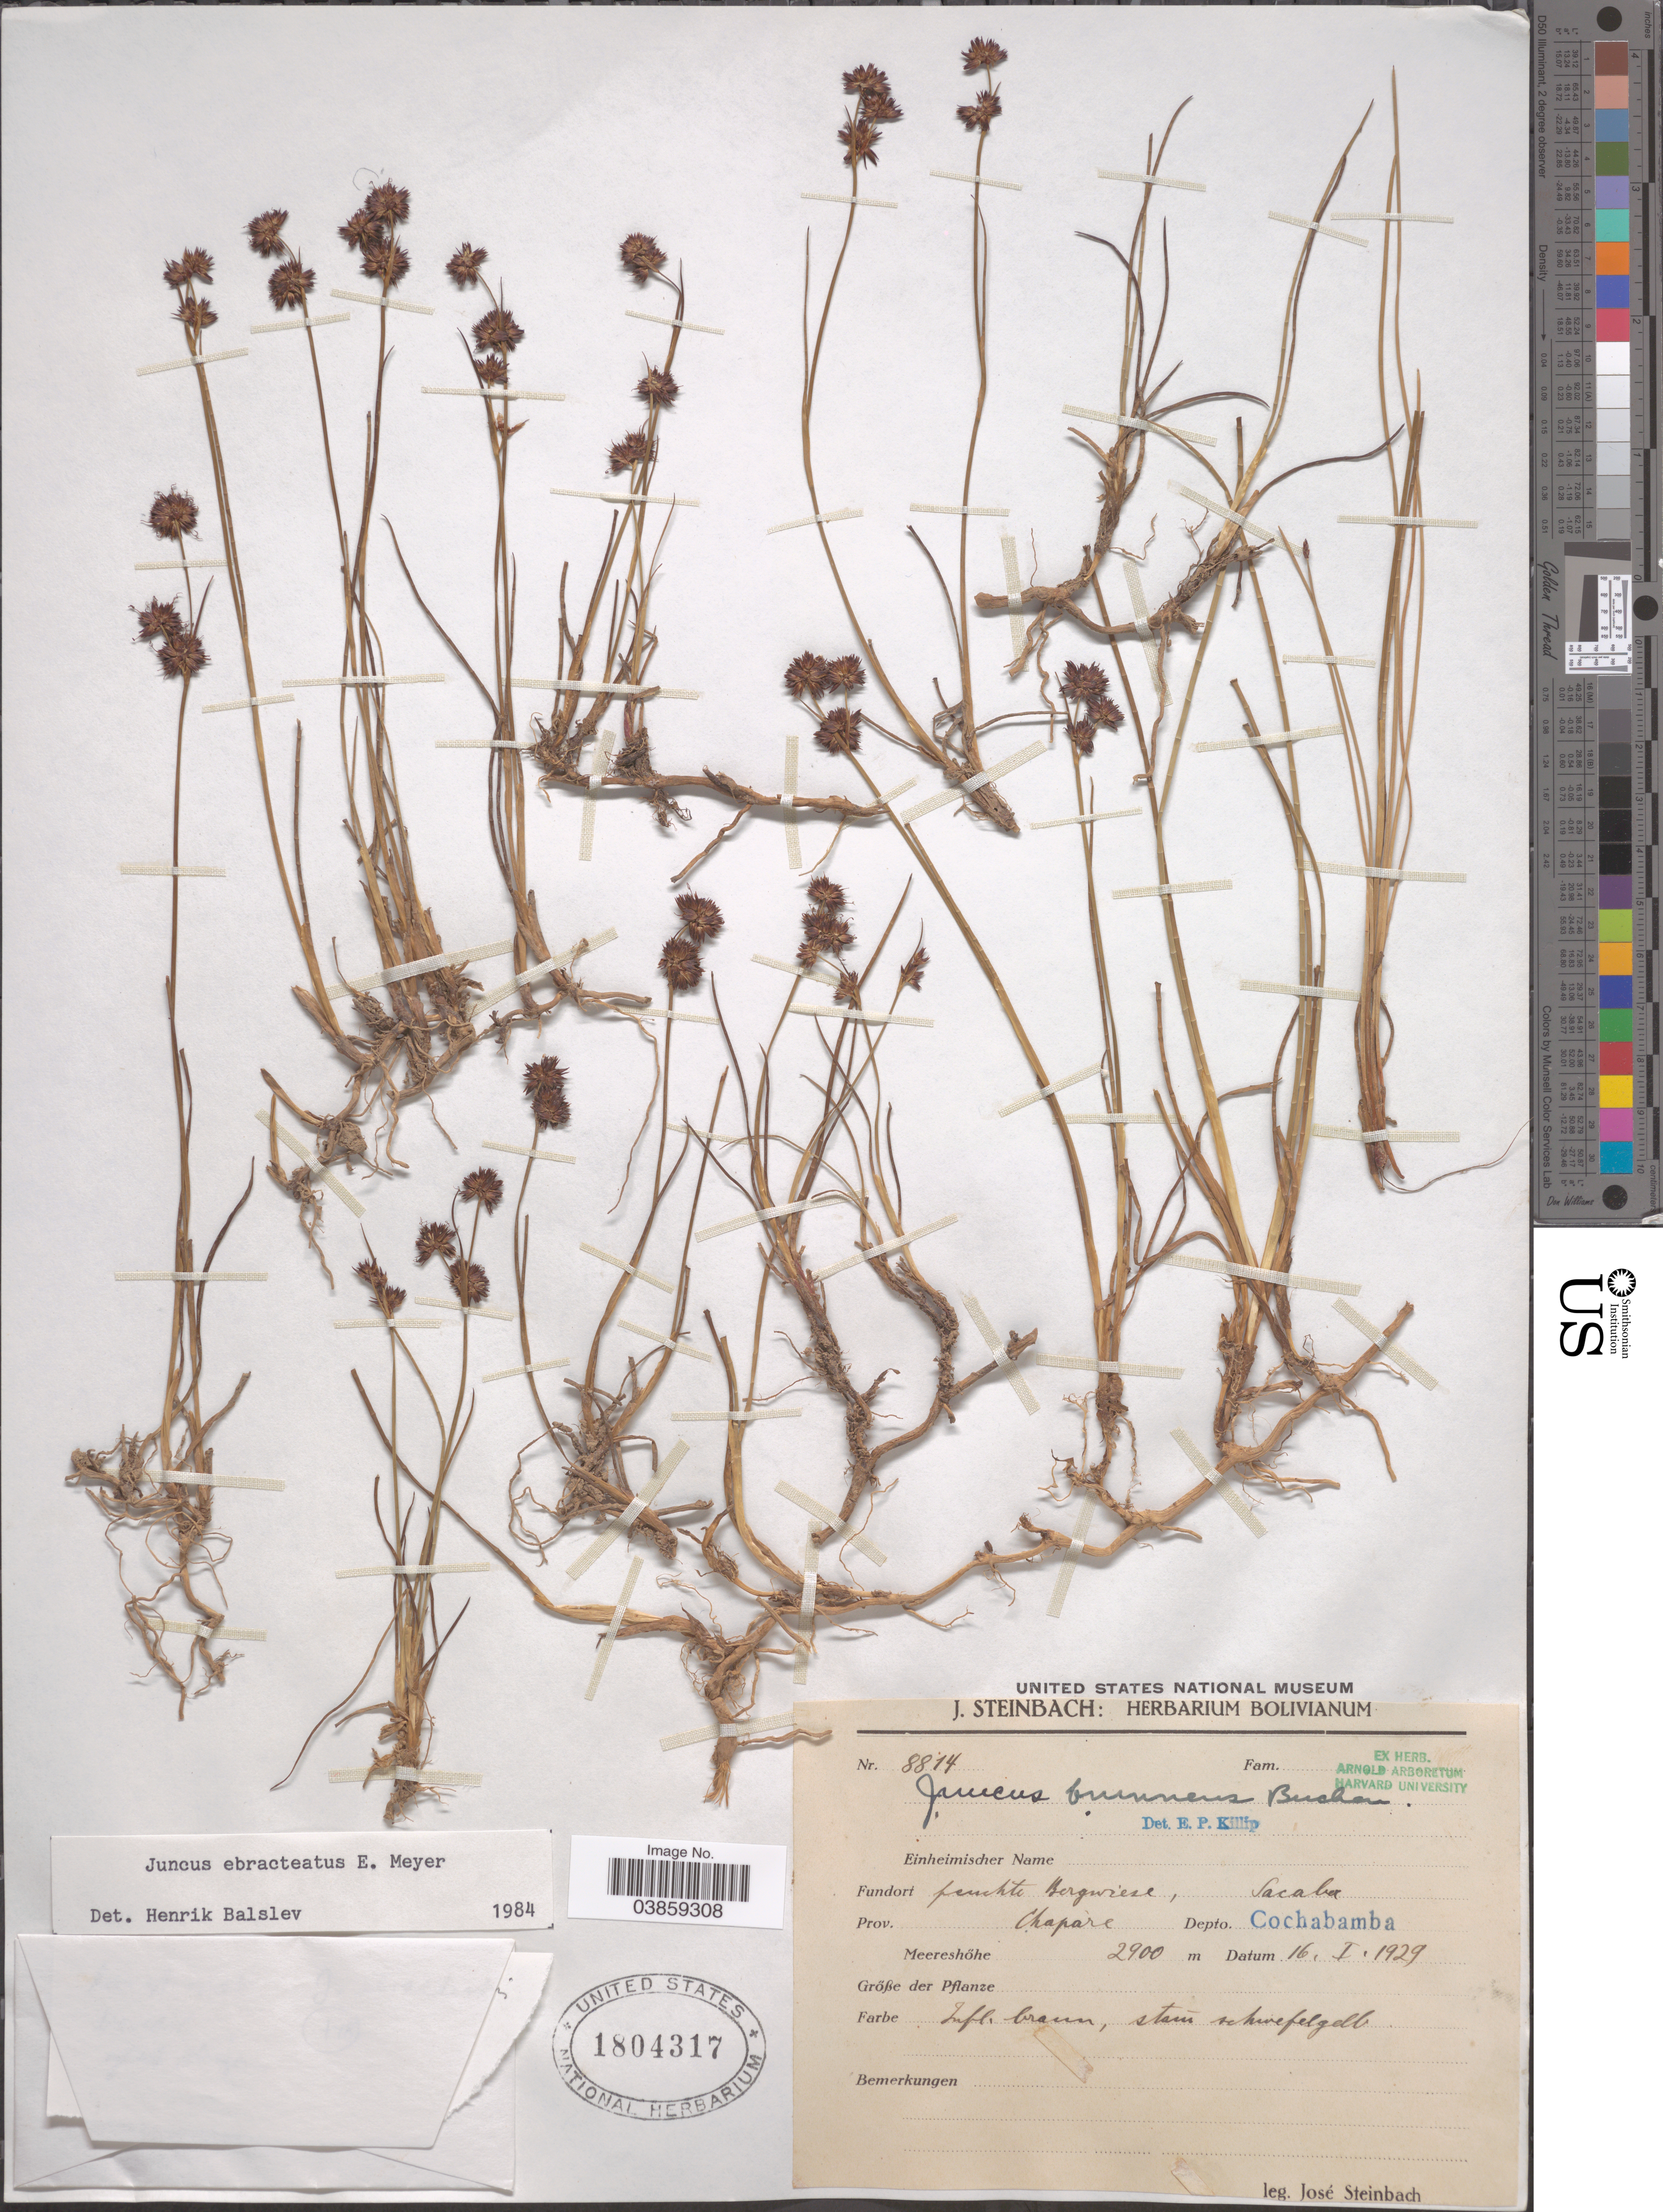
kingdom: Plantae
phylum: Tracheophyta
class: Liliopsida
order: Poales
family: Juncaceae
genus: Juncus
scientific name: Juncus ebracteatus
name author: E. Mey.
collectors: J. Steinbach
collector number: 8814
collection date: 1929-01-16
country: Bolivia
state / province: Cochabamba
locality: Feuchte Bergwiese, Sacaba. Prov. Chaparè. Depto. Cochabamba.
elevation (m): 2900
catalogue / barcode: US 1804317